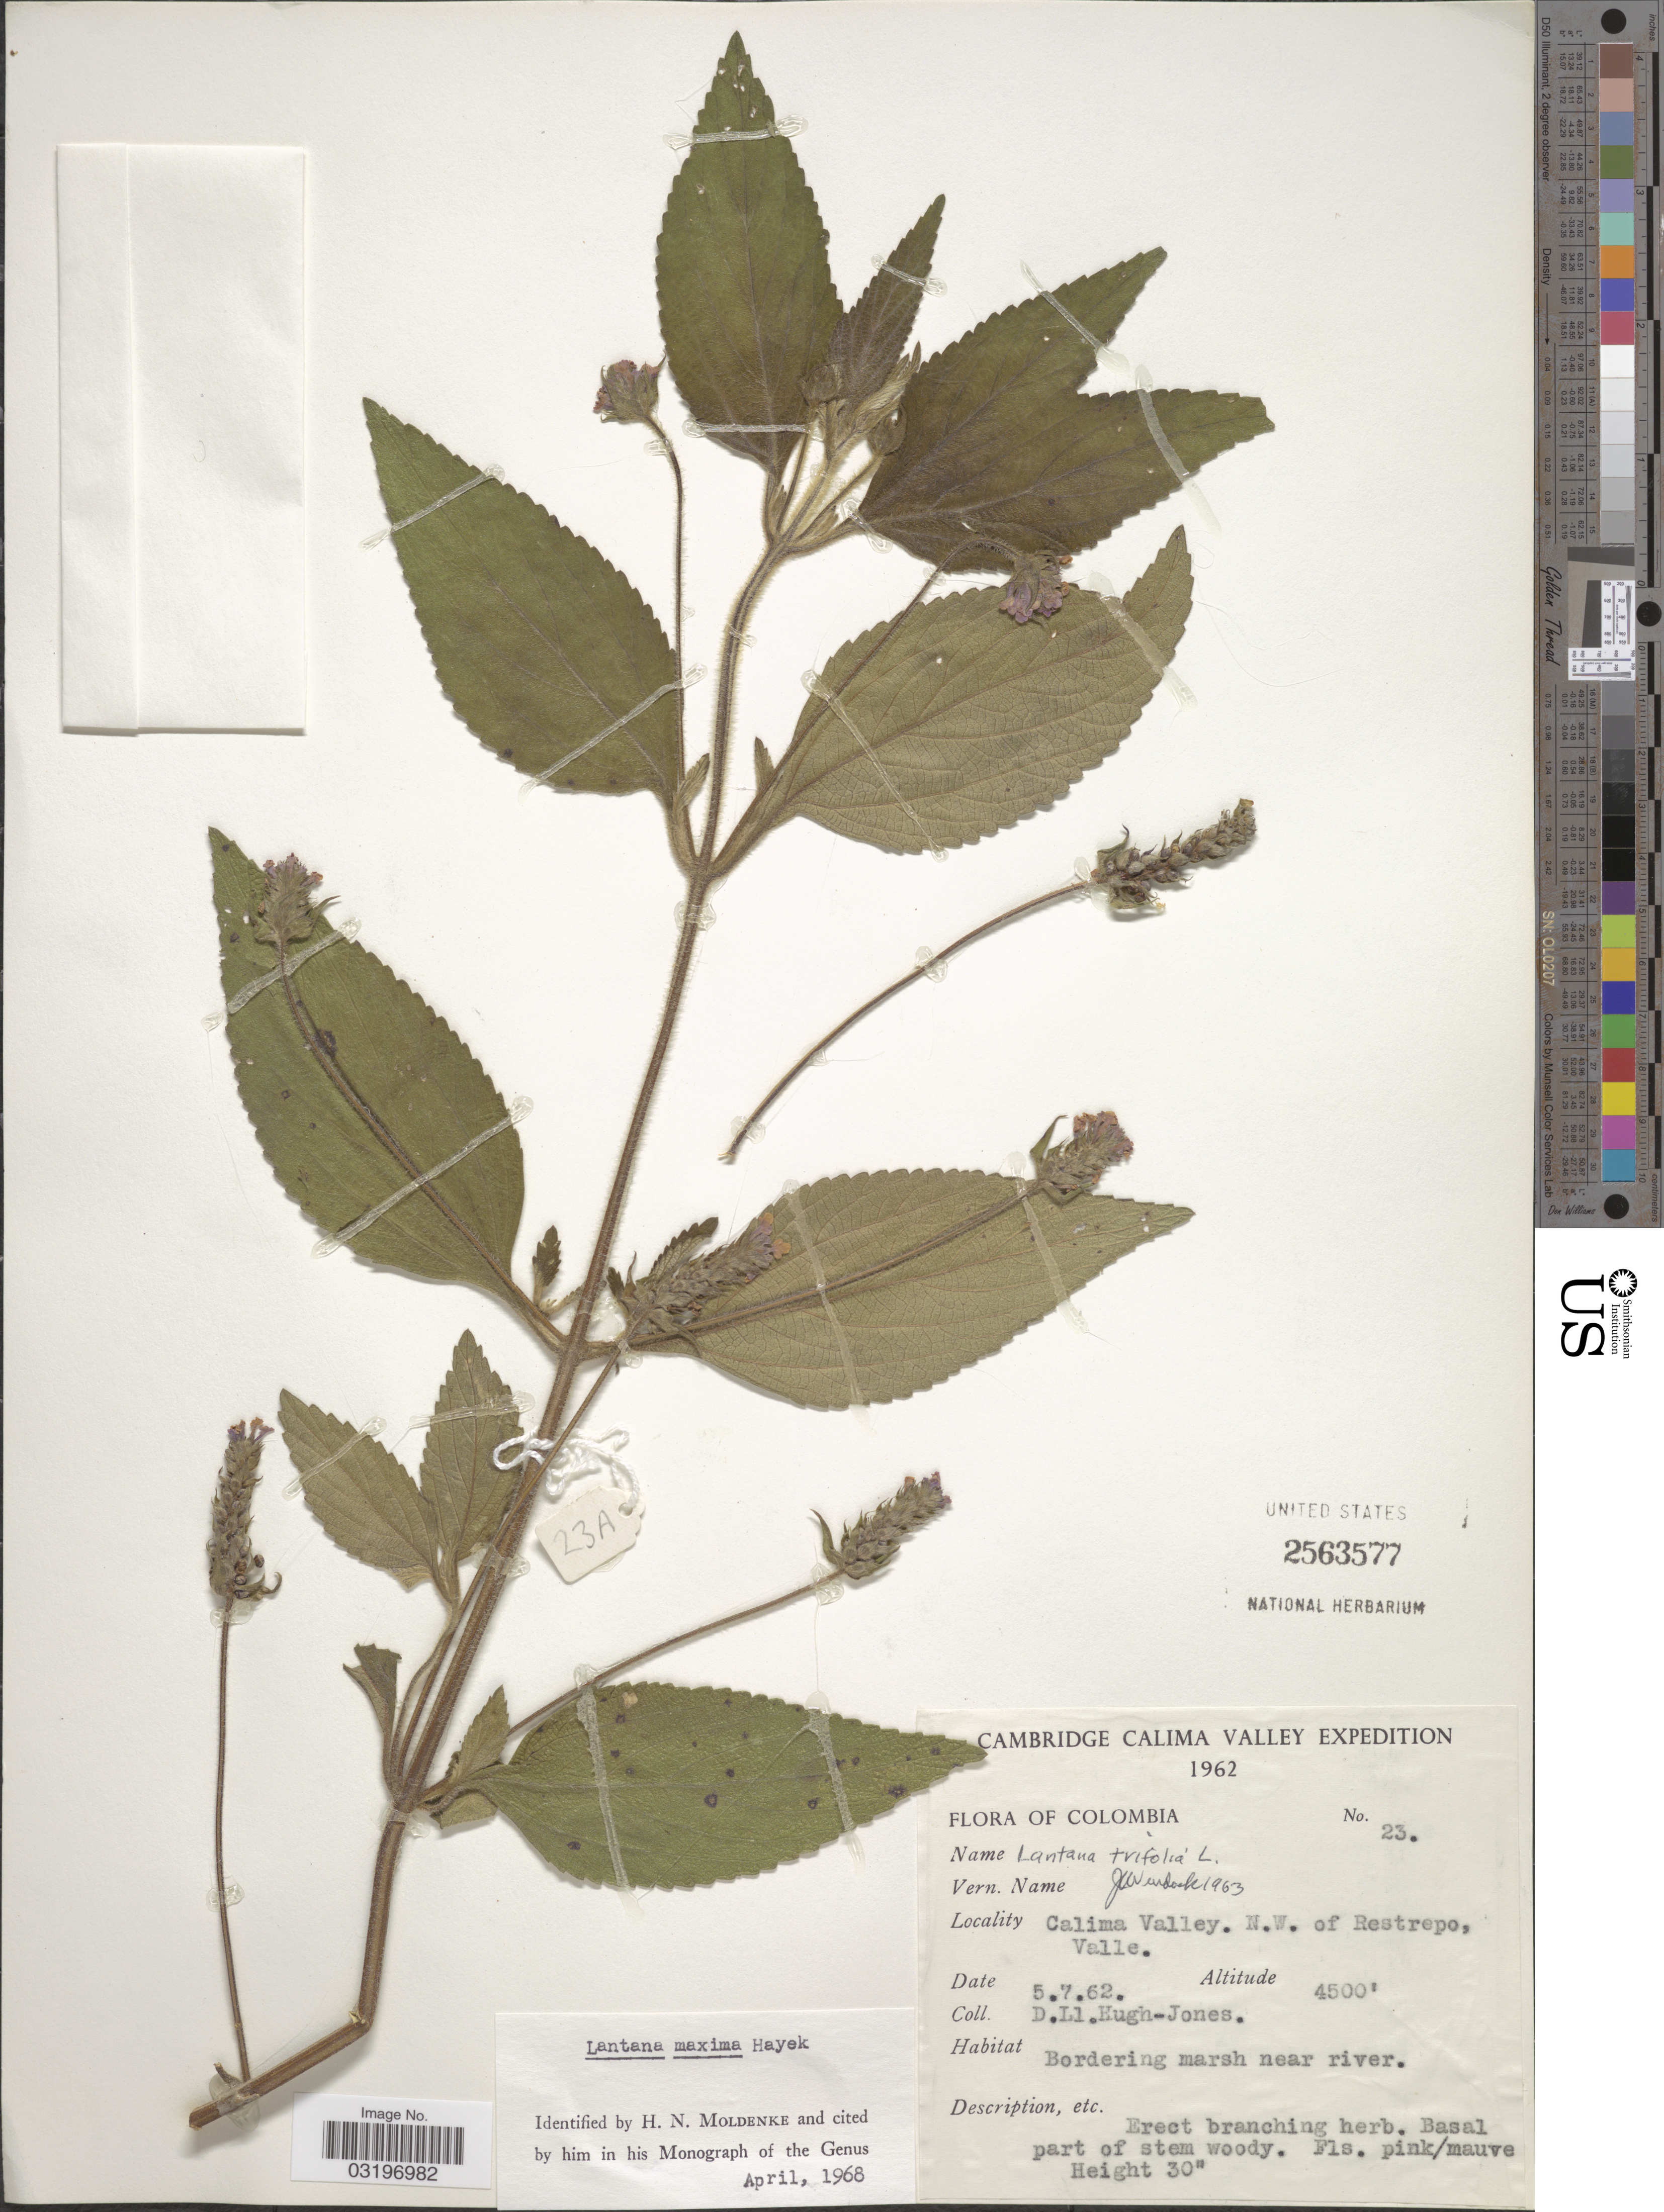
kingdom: Plantae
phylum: Tracheophyta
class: Magnoliopsida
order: Lamiales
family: Verbenaceae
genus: Lantana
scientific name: Lantana maxima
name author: Hayek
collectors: D. Hugh-Jones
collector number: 23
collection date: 1962-07-05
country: Colombia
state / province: Valle del Cauca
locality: Calima Valley. N.W. of Restrepo, Valle.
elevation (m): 1372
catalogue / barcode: US 2563577